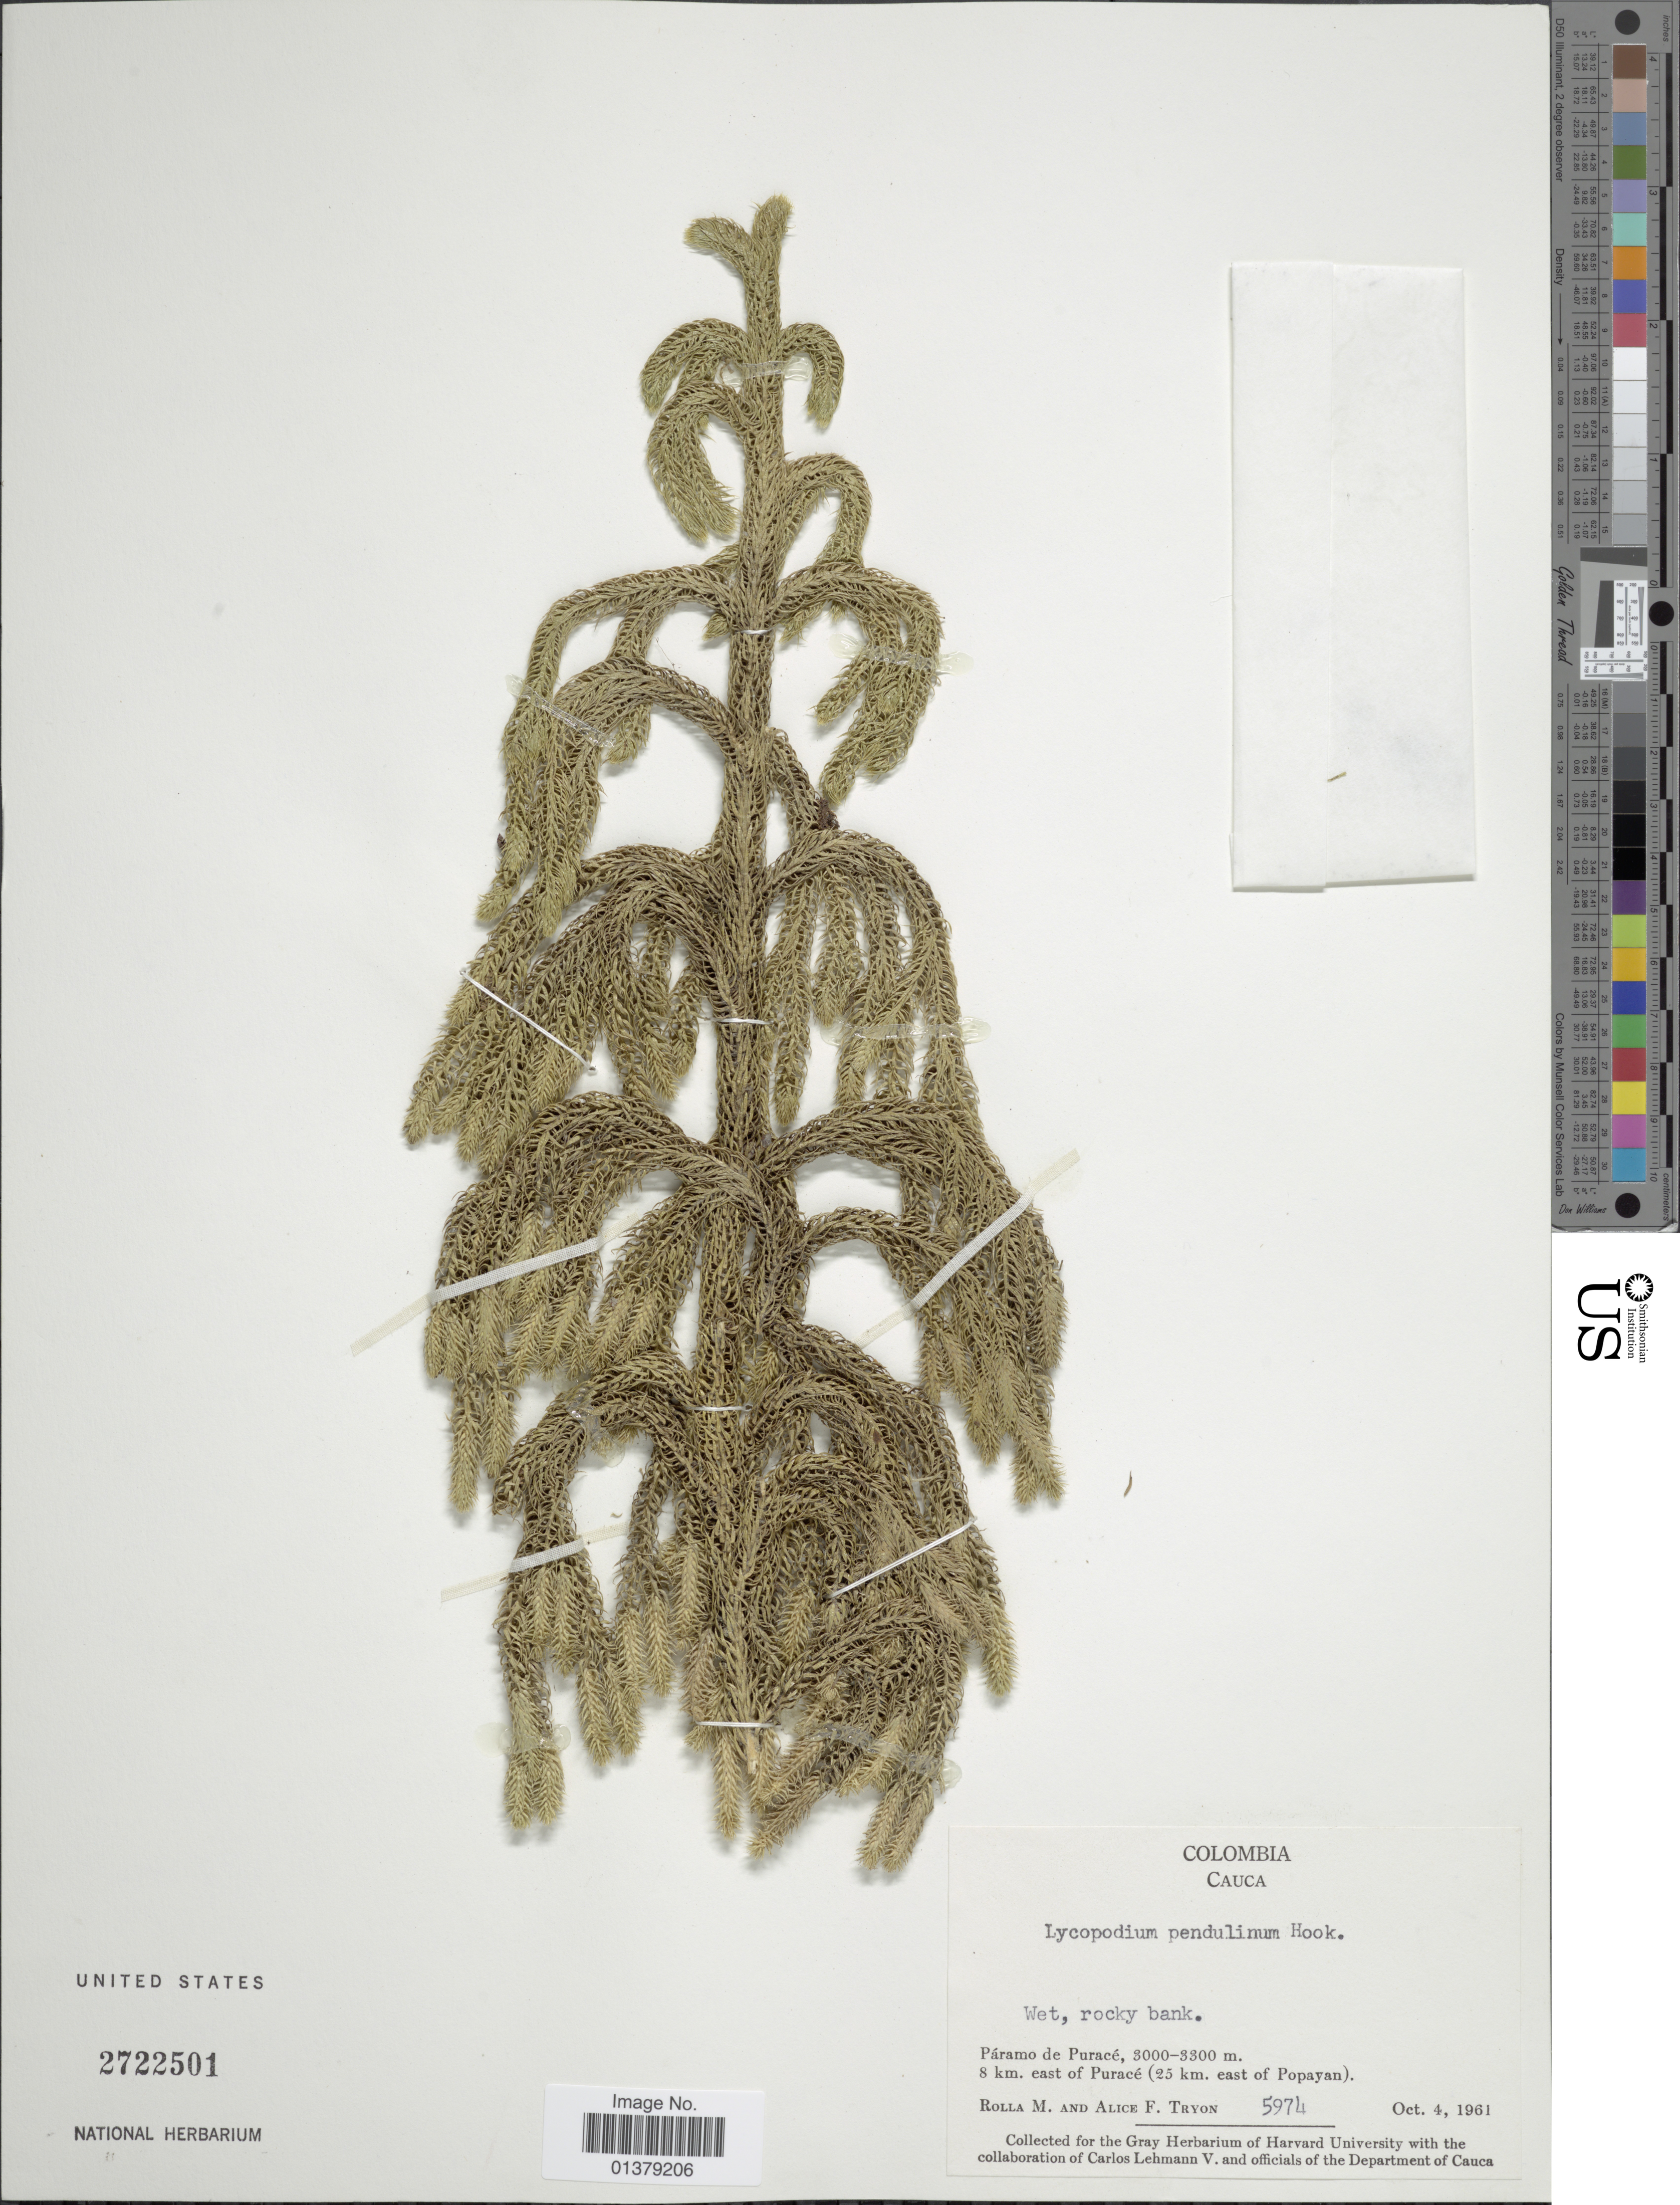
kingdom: Plantae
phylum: Tracheophyta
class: Lycopodiopsida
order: Lycopodiales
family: Lycopodiaceae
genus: Palhinhaea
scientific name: Palhinhaea pendulina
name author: (Hook.) Holub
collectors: R. M. Tryon & A. F. Tryon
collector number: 5974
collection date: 1961-10-04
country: Colombia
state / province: Cauca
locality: Páramo de Puracé, 8 km. east of Puracé (25 km. east of Popayan)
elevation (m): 914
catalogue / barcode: US 2722501